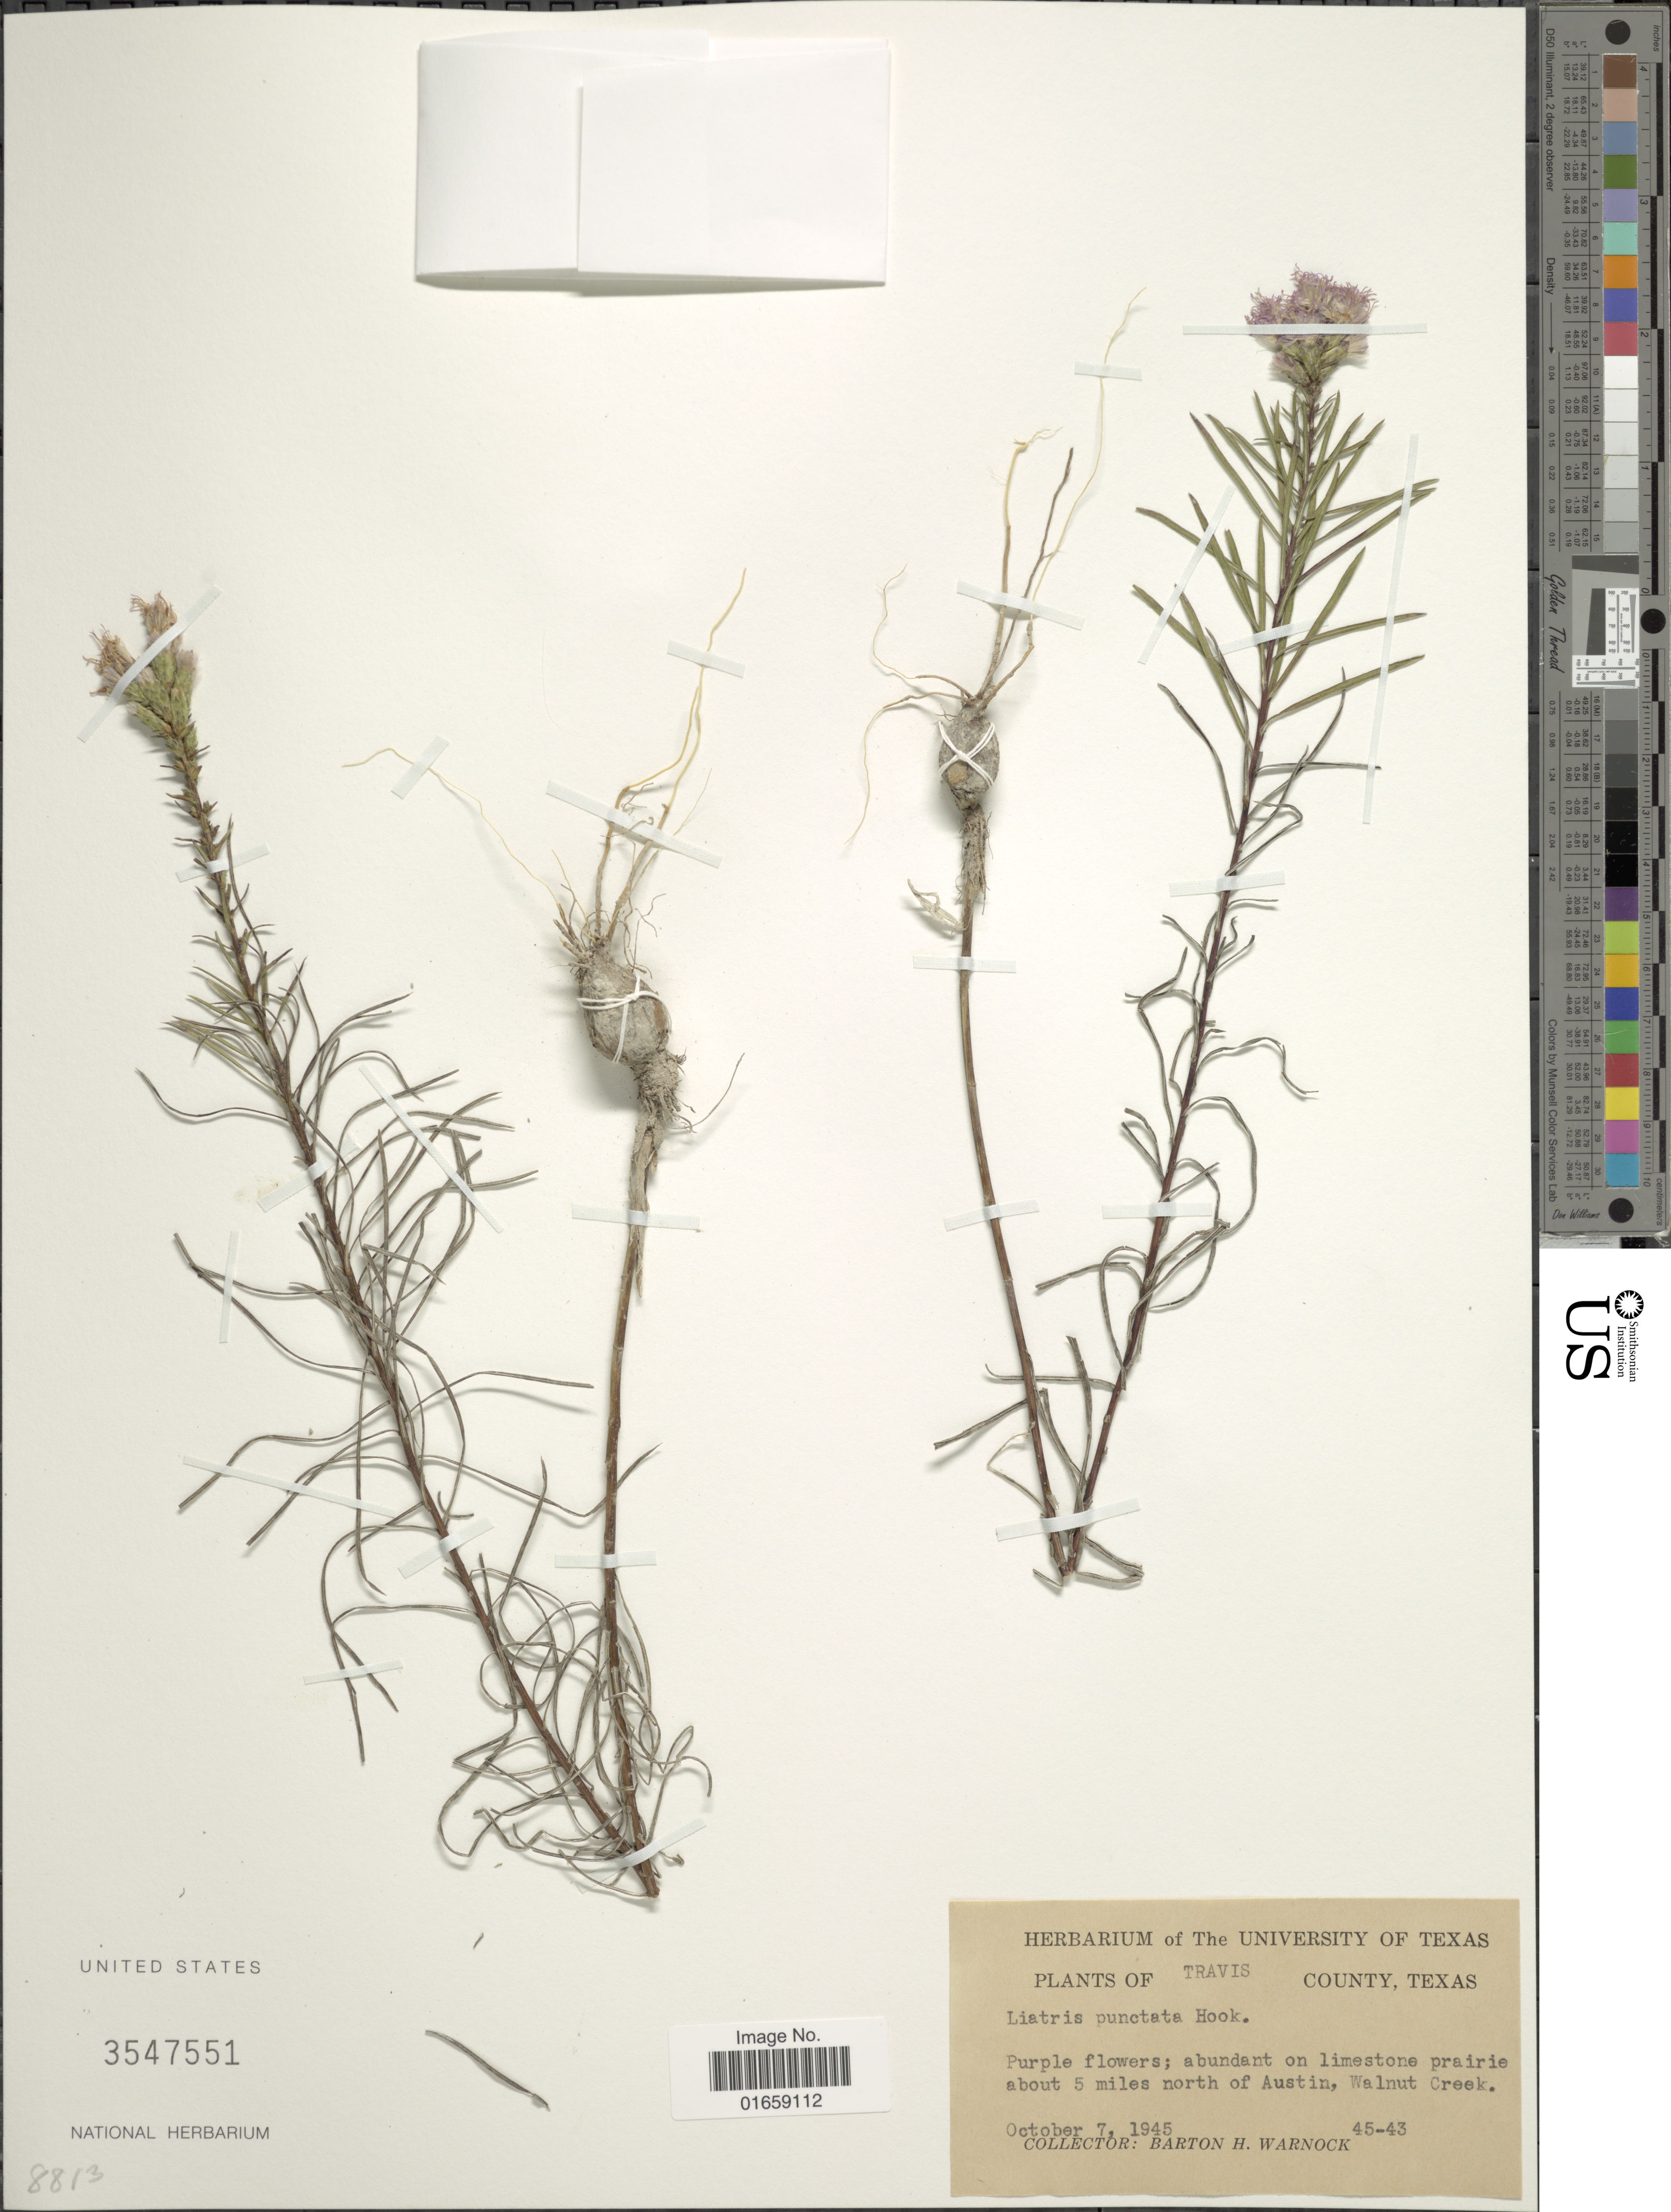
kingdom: Plantae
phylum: Tracheophyta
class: Magnoliopsida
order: Asterales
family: Asteraceae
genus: Liatris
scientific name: Liatris punctata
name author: Hook.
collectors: B. H. Warnock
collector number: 45-43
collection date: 1945-10-07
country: United States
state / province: Texas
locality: Travis, County Texas, Purple flowers; abundant on limestone prairie about 5 miles north of Austin, Walnut Creek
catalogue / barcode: US 3547551